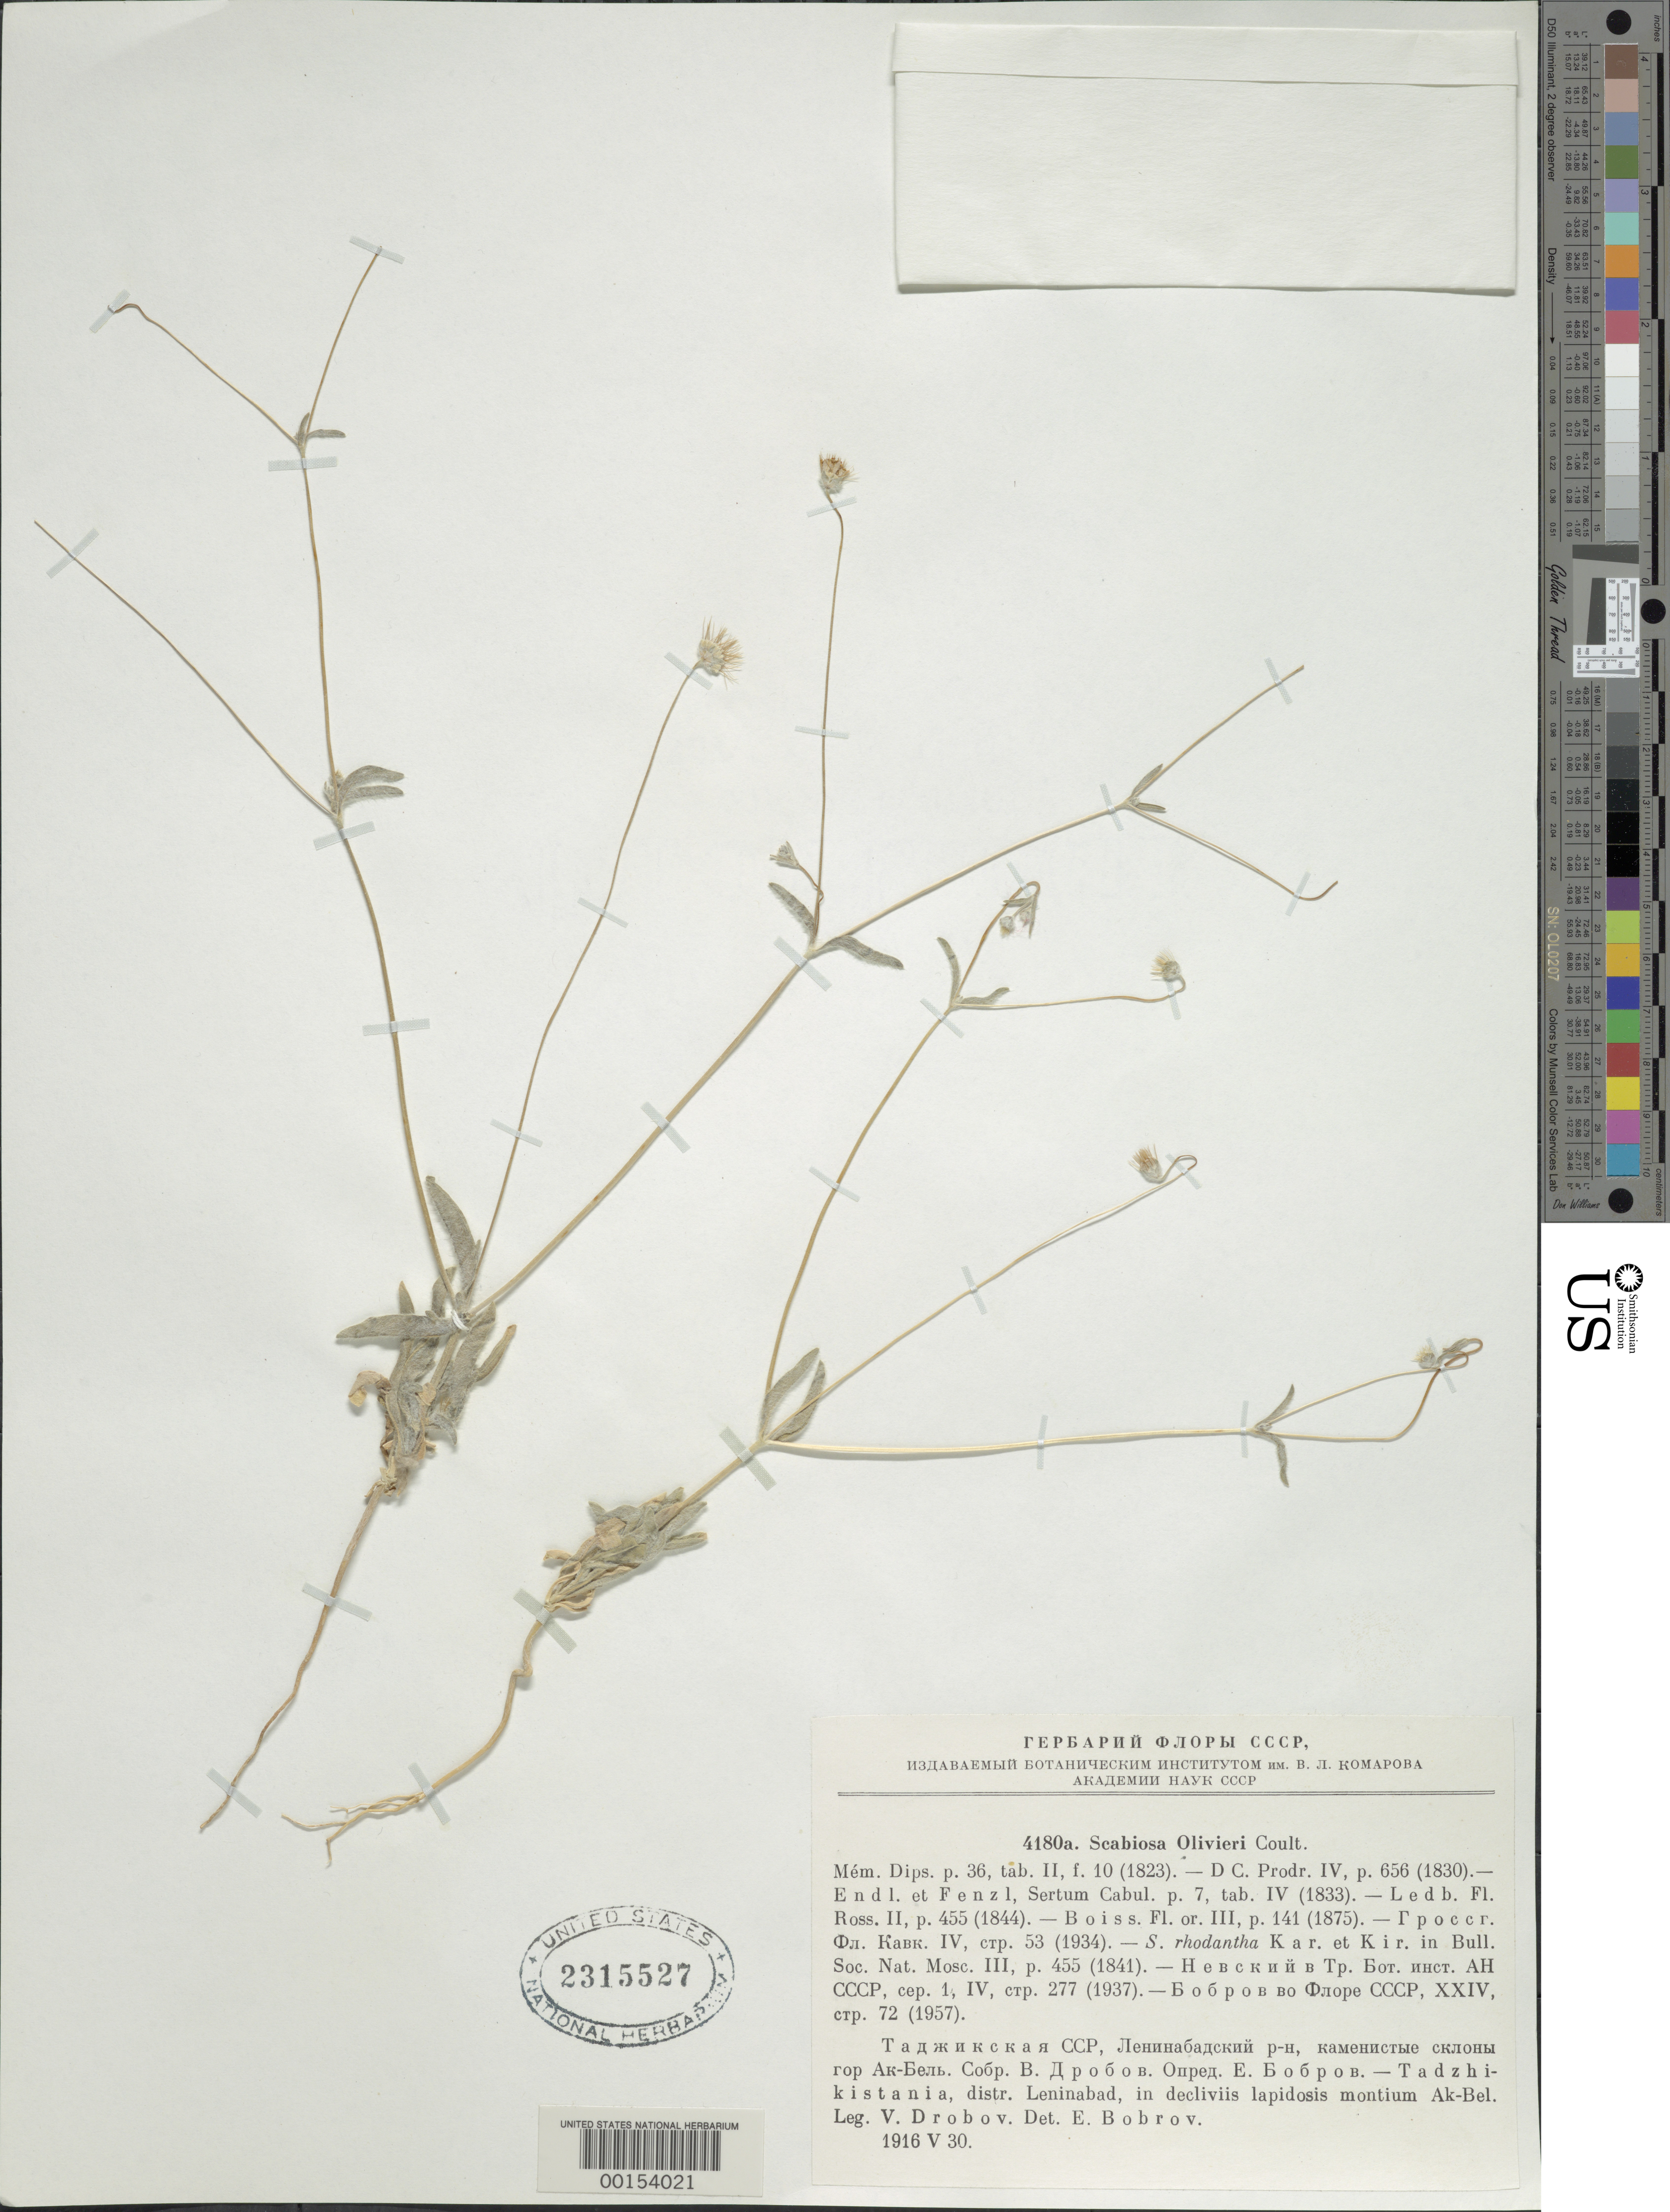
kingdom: Plantae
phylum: Tracheophyta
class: Magnoliopsida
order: Dipsacales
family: Caprifoliaceae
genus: Scabiosa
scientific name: Scabiosa olivieri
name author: Coult.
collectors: V. Drobov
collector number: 4180a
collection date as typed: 30 May 1916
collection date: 1916-05-30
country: Tajikistan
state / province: Khujand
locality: Tadzhikistania, Leninabad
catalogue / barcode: US 2315527